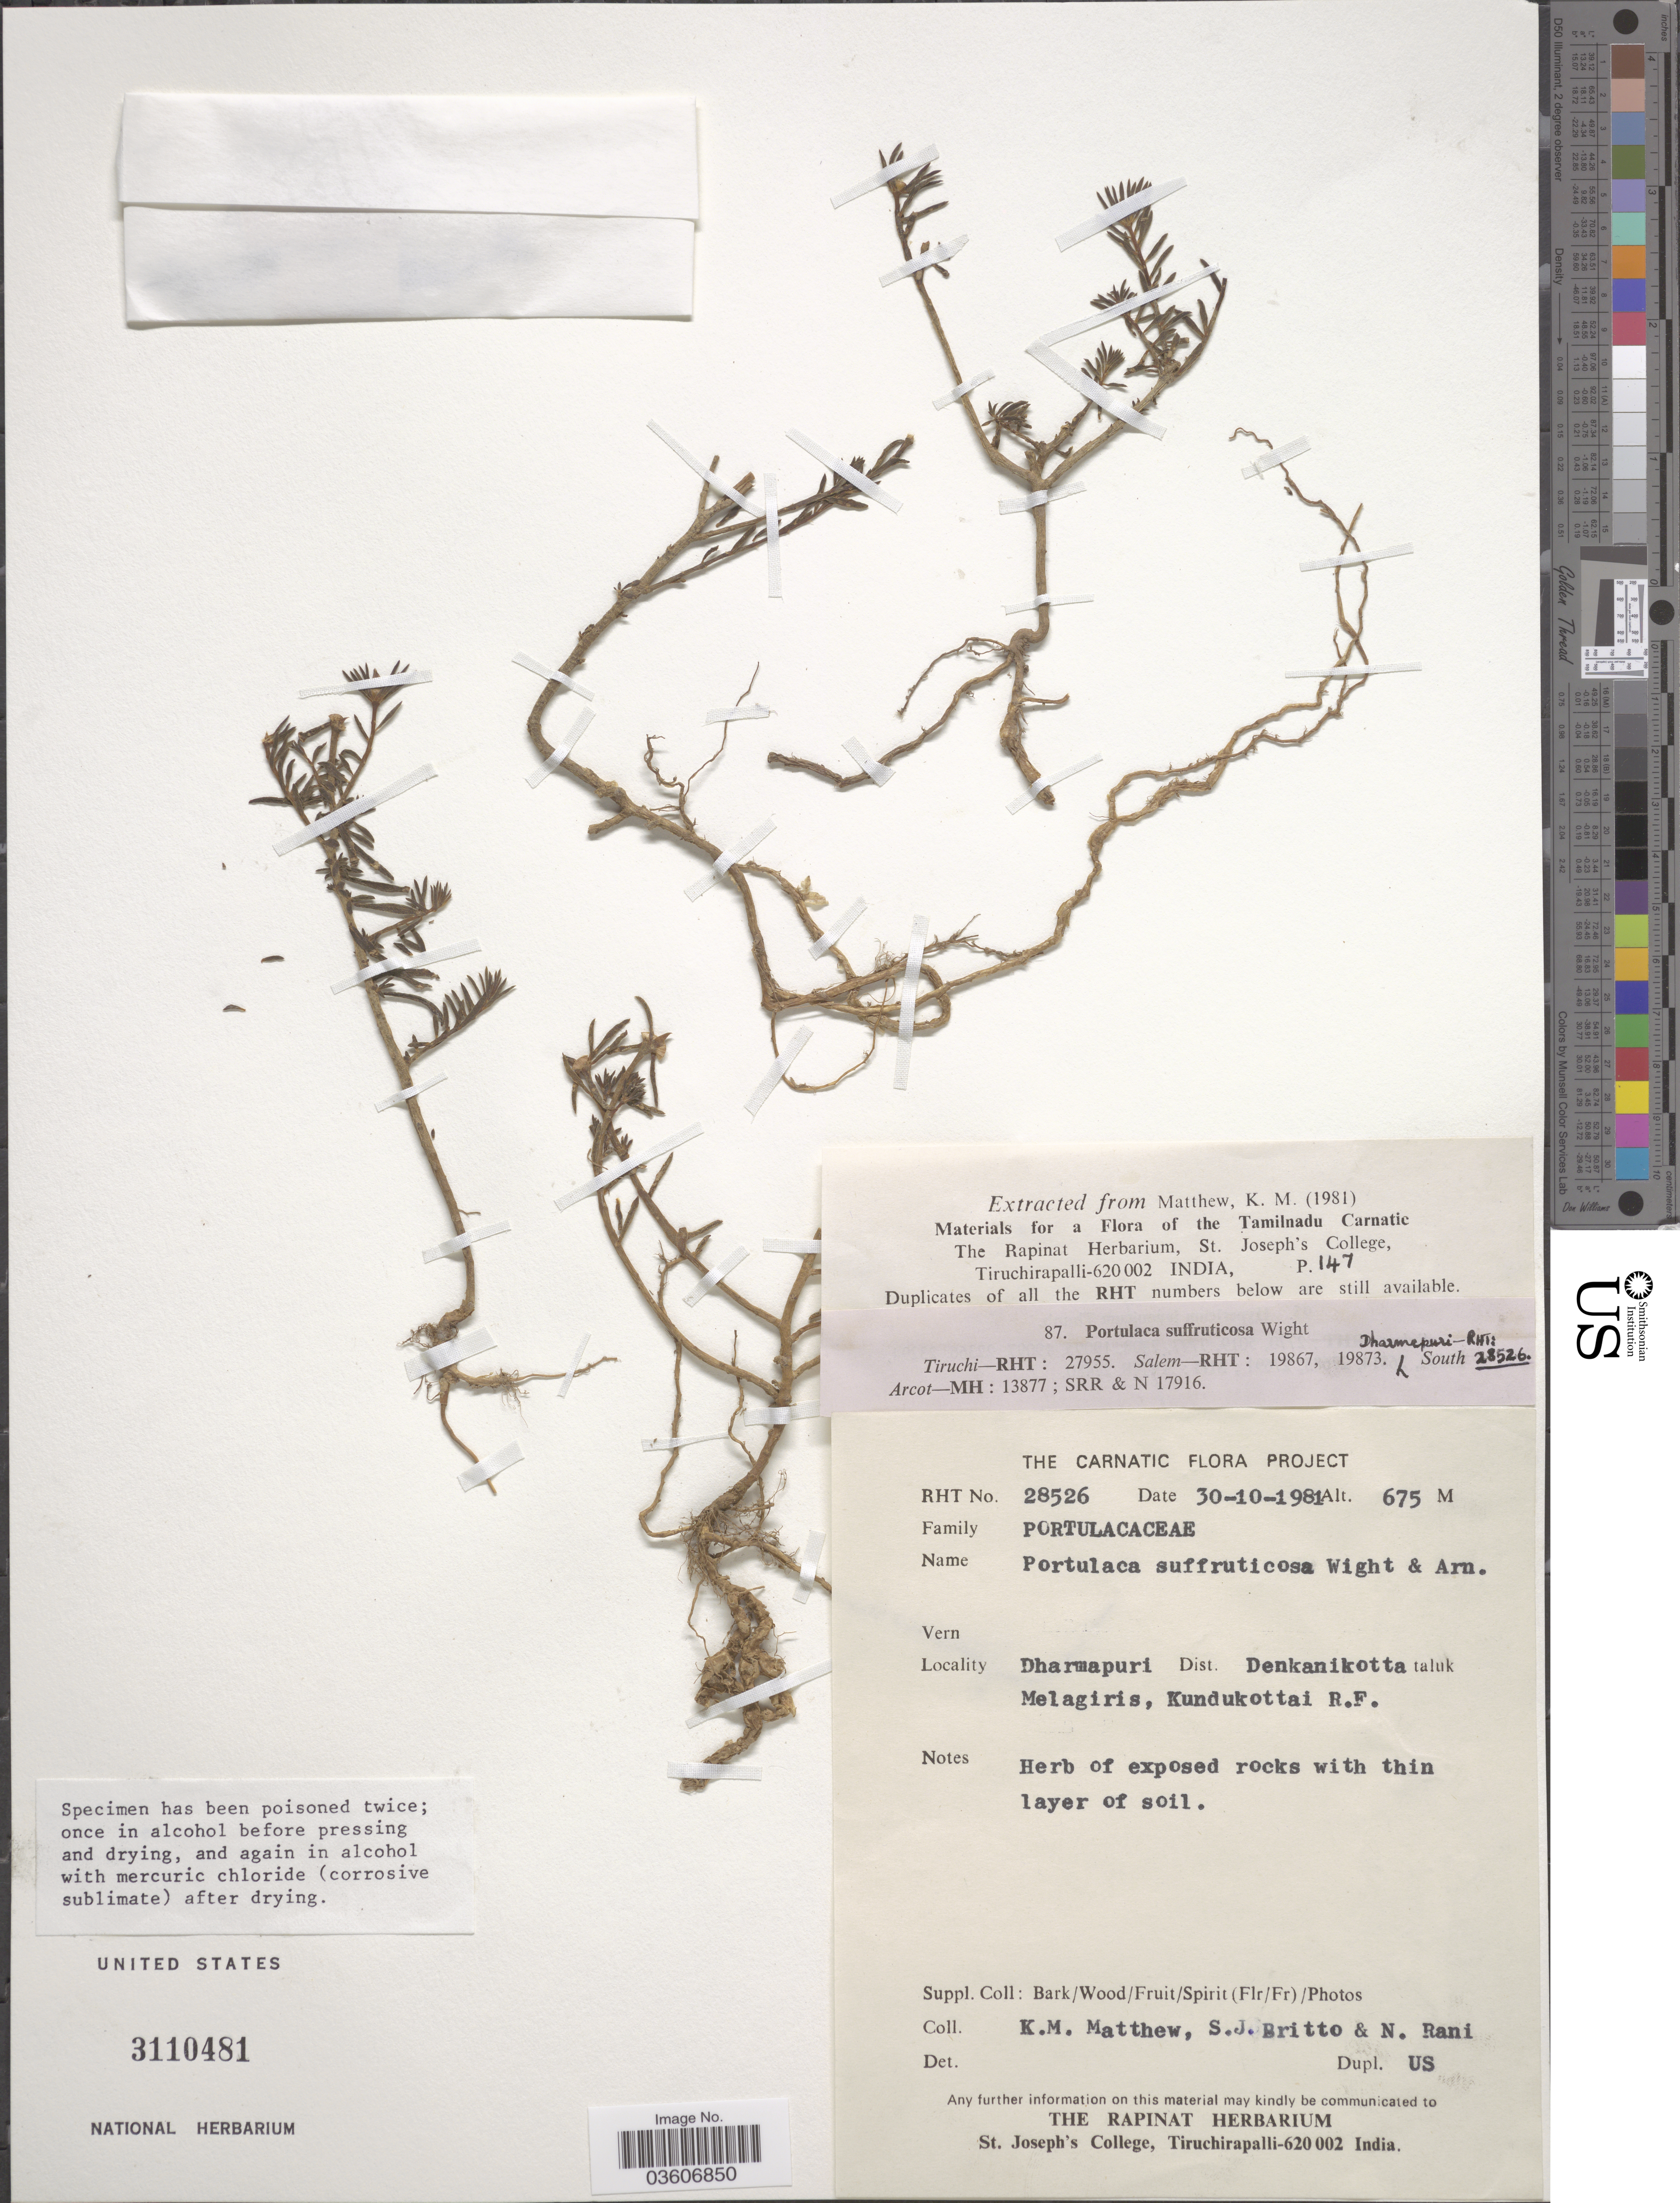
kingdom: Plantae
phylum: Tracheophyta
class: Magnoliopsida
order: Caryophyllales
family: Portulacaceae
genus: Portulaca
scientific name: Portulaca suffruticosa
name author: Thwaites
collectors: K. M. Matthew, S. J. Britto & N. Rani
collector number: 28526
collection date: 1981-10-30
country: India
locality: Dharmapuri, Dist. Denkanikotta taluk. Melagiris, Kundukottai R.F.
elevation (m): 675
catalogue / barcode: US 3110481